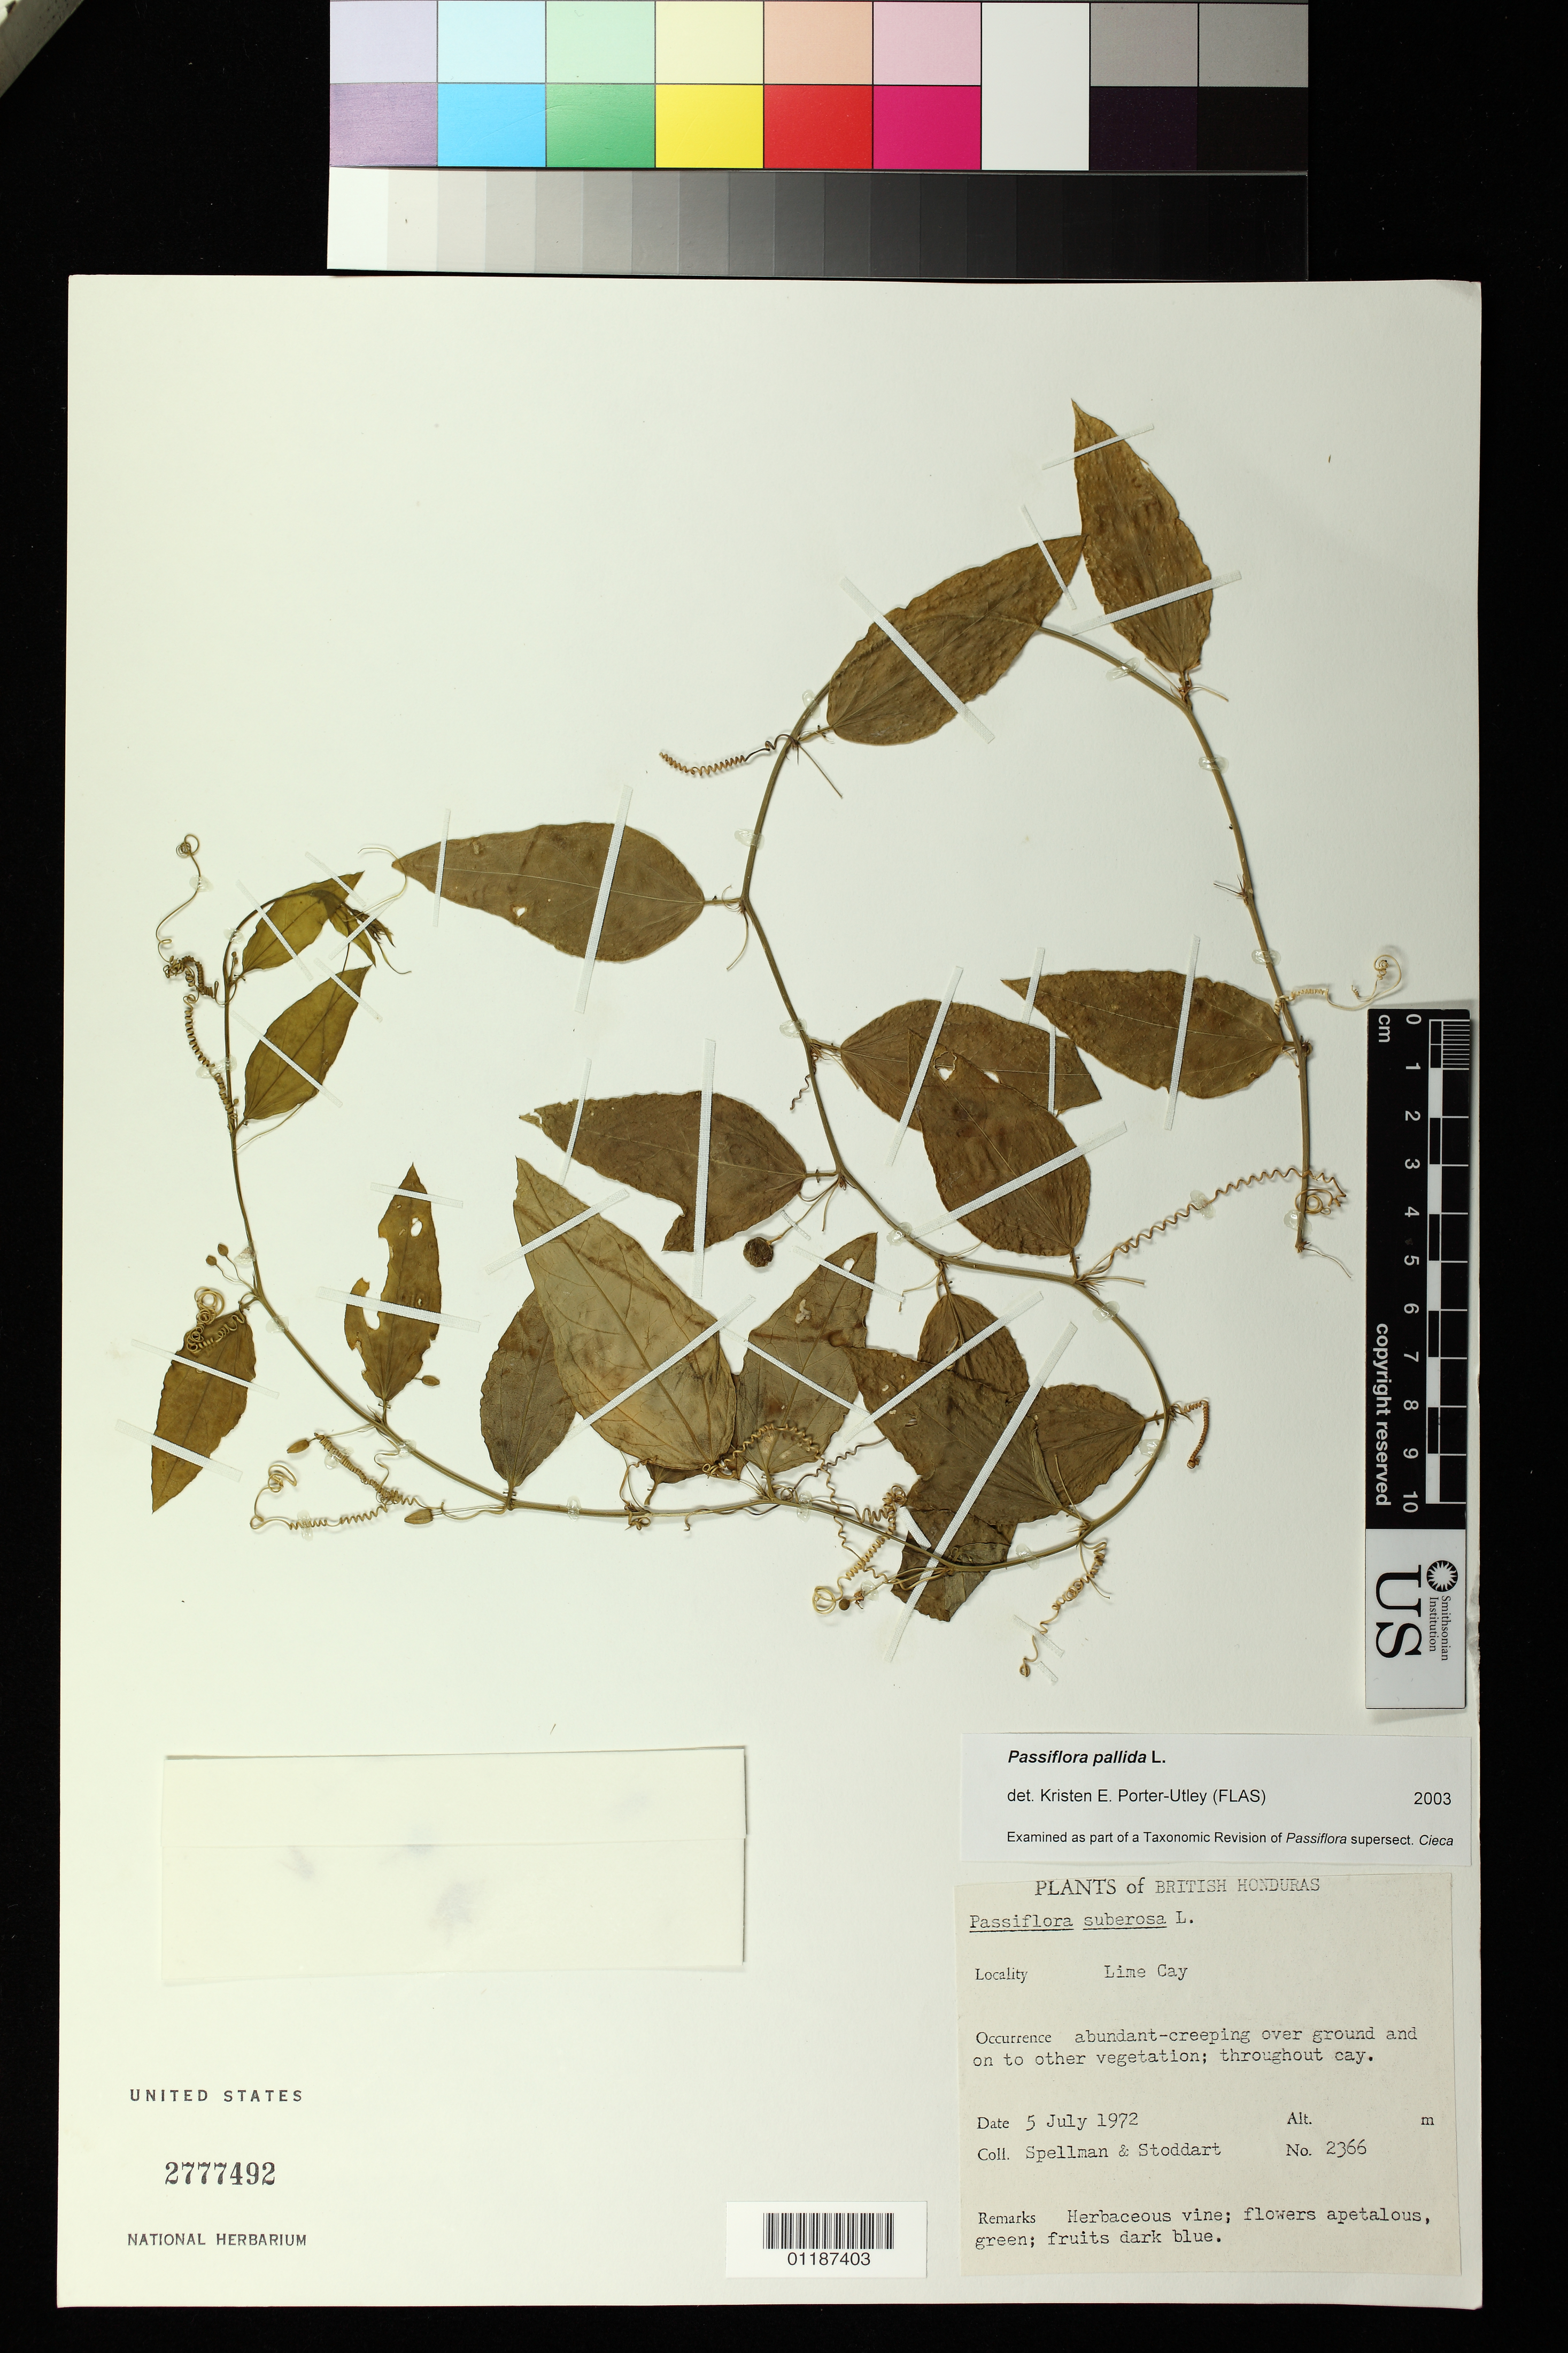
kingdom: Plantae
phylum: Tracheophyta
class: Magnoliopsida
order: Malpighiales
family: Passifloraceae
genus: Passiflora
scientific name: Passiflora pallida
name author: L.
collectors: Spellman, -- & D. R. Stoddart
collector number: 2366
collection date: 1972-07-05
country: Belize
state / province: Toledo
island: Lime Cay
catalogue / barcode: US 2777492